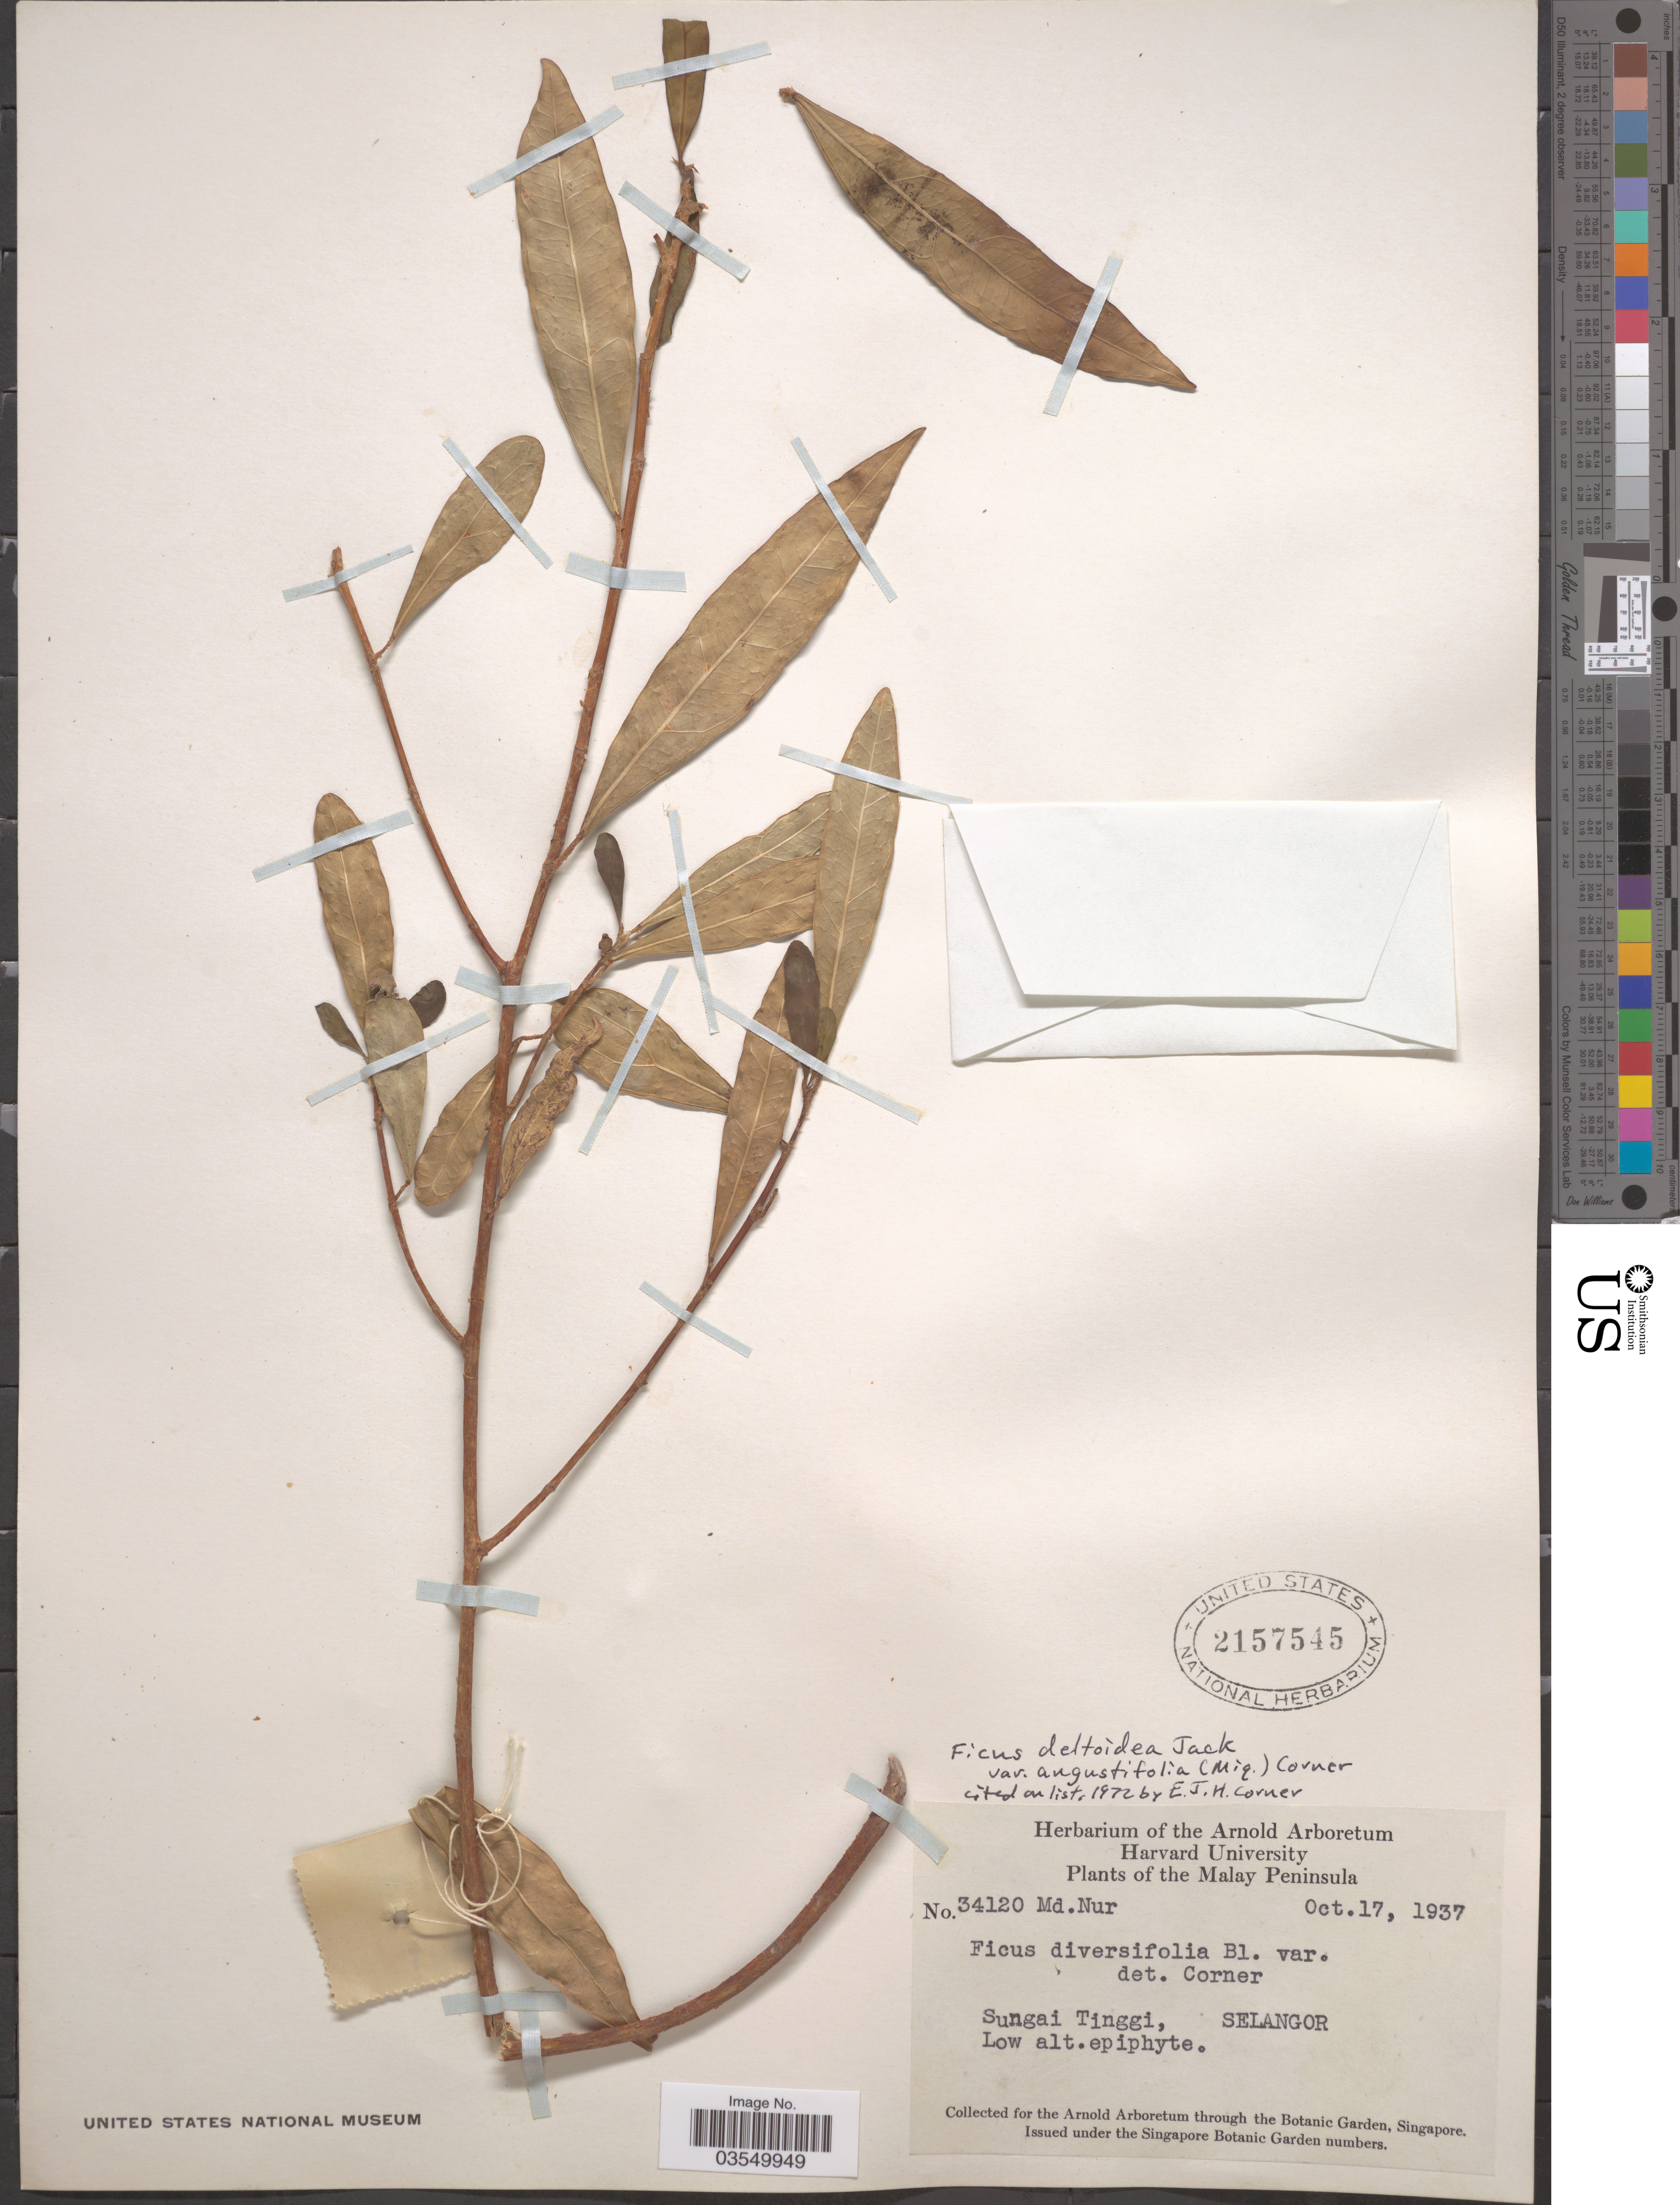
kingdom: Plantae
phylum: Tracheophyta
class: Magnoliopsida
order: Rosales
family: Moraceae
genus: Ficus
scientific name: Ficus deltoidea var. angustifolia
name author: (Miq.) Corner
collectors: M. Nur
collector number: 34120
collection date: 1937-10-17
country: Malaysia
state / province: Selangor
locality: Malay Peninsula. Sungai Tinggi.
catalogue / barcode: US 2157545